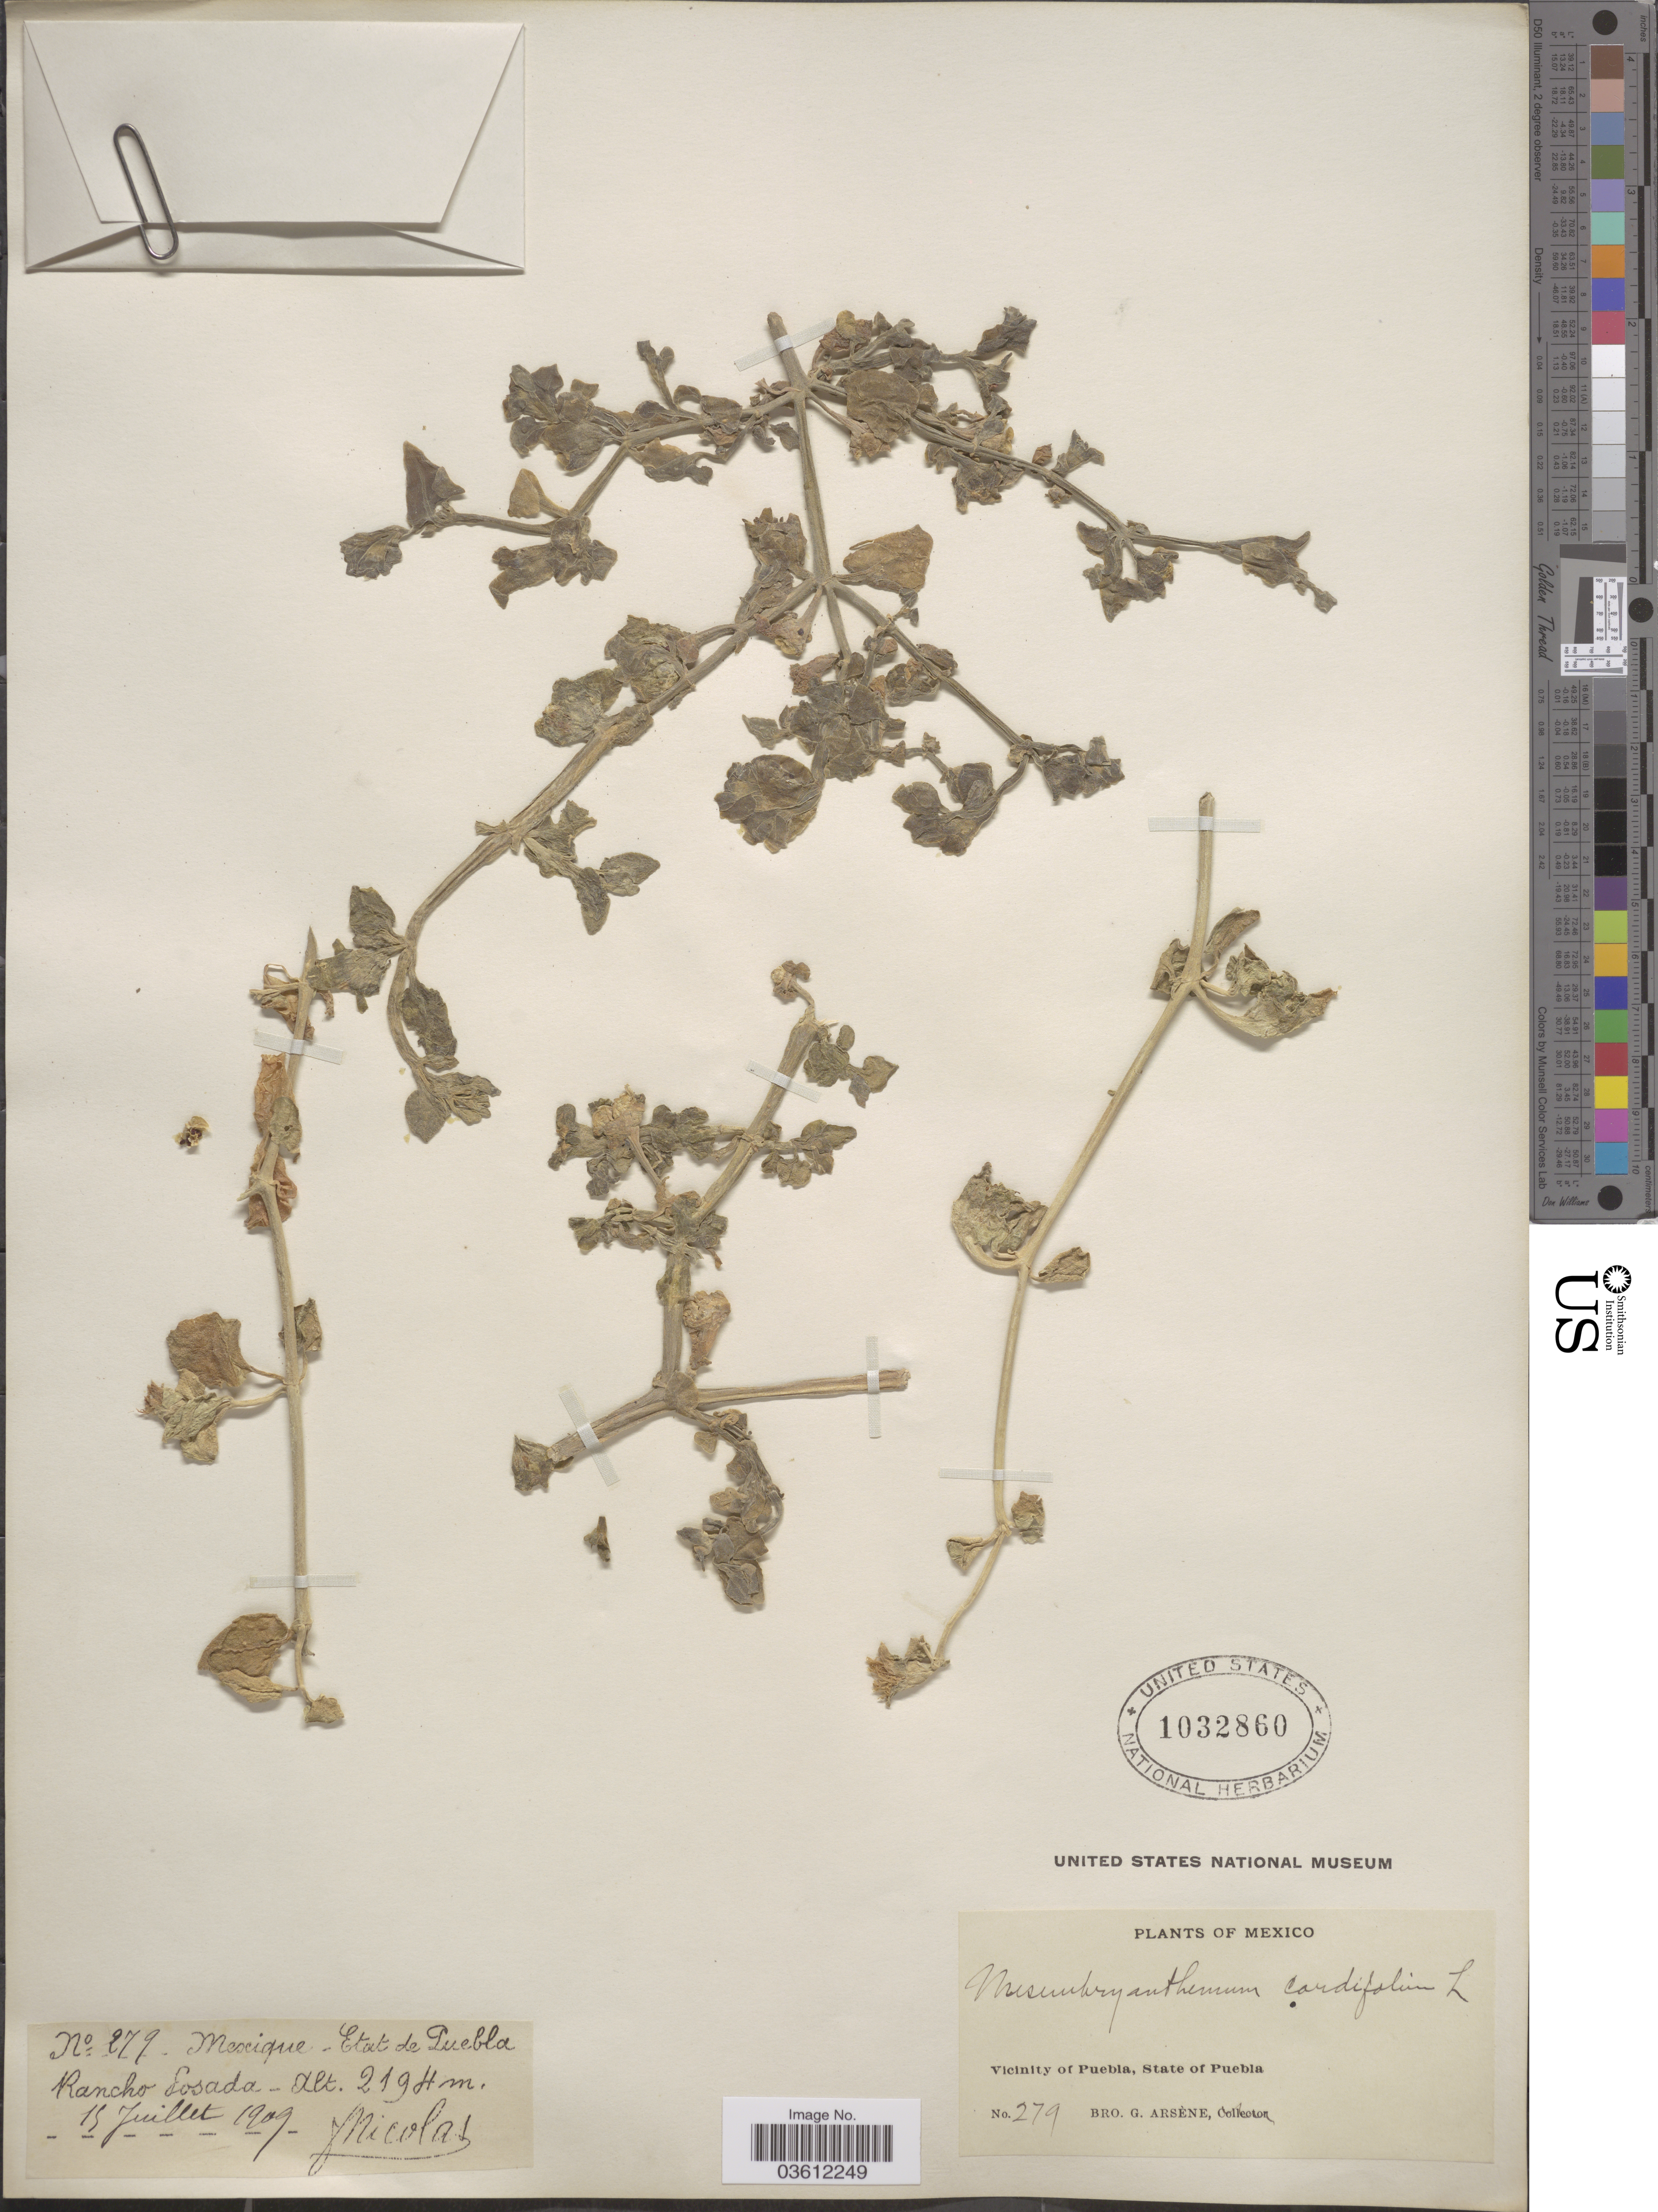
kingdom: Plantae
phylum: Tracheophyta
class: Magnoliopsida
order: Caryophyllales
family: Aizoaceae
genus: Mesembryanthemum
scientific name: Mesembryanthemum cordifolium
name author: L. f.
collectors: Bro. G. Arsène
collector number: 279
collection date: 1909-07-15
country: Mexico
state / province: Puebla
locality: Vicinity of Puebla. Rancho Posada.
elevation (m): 2194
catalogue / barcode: US 1032860